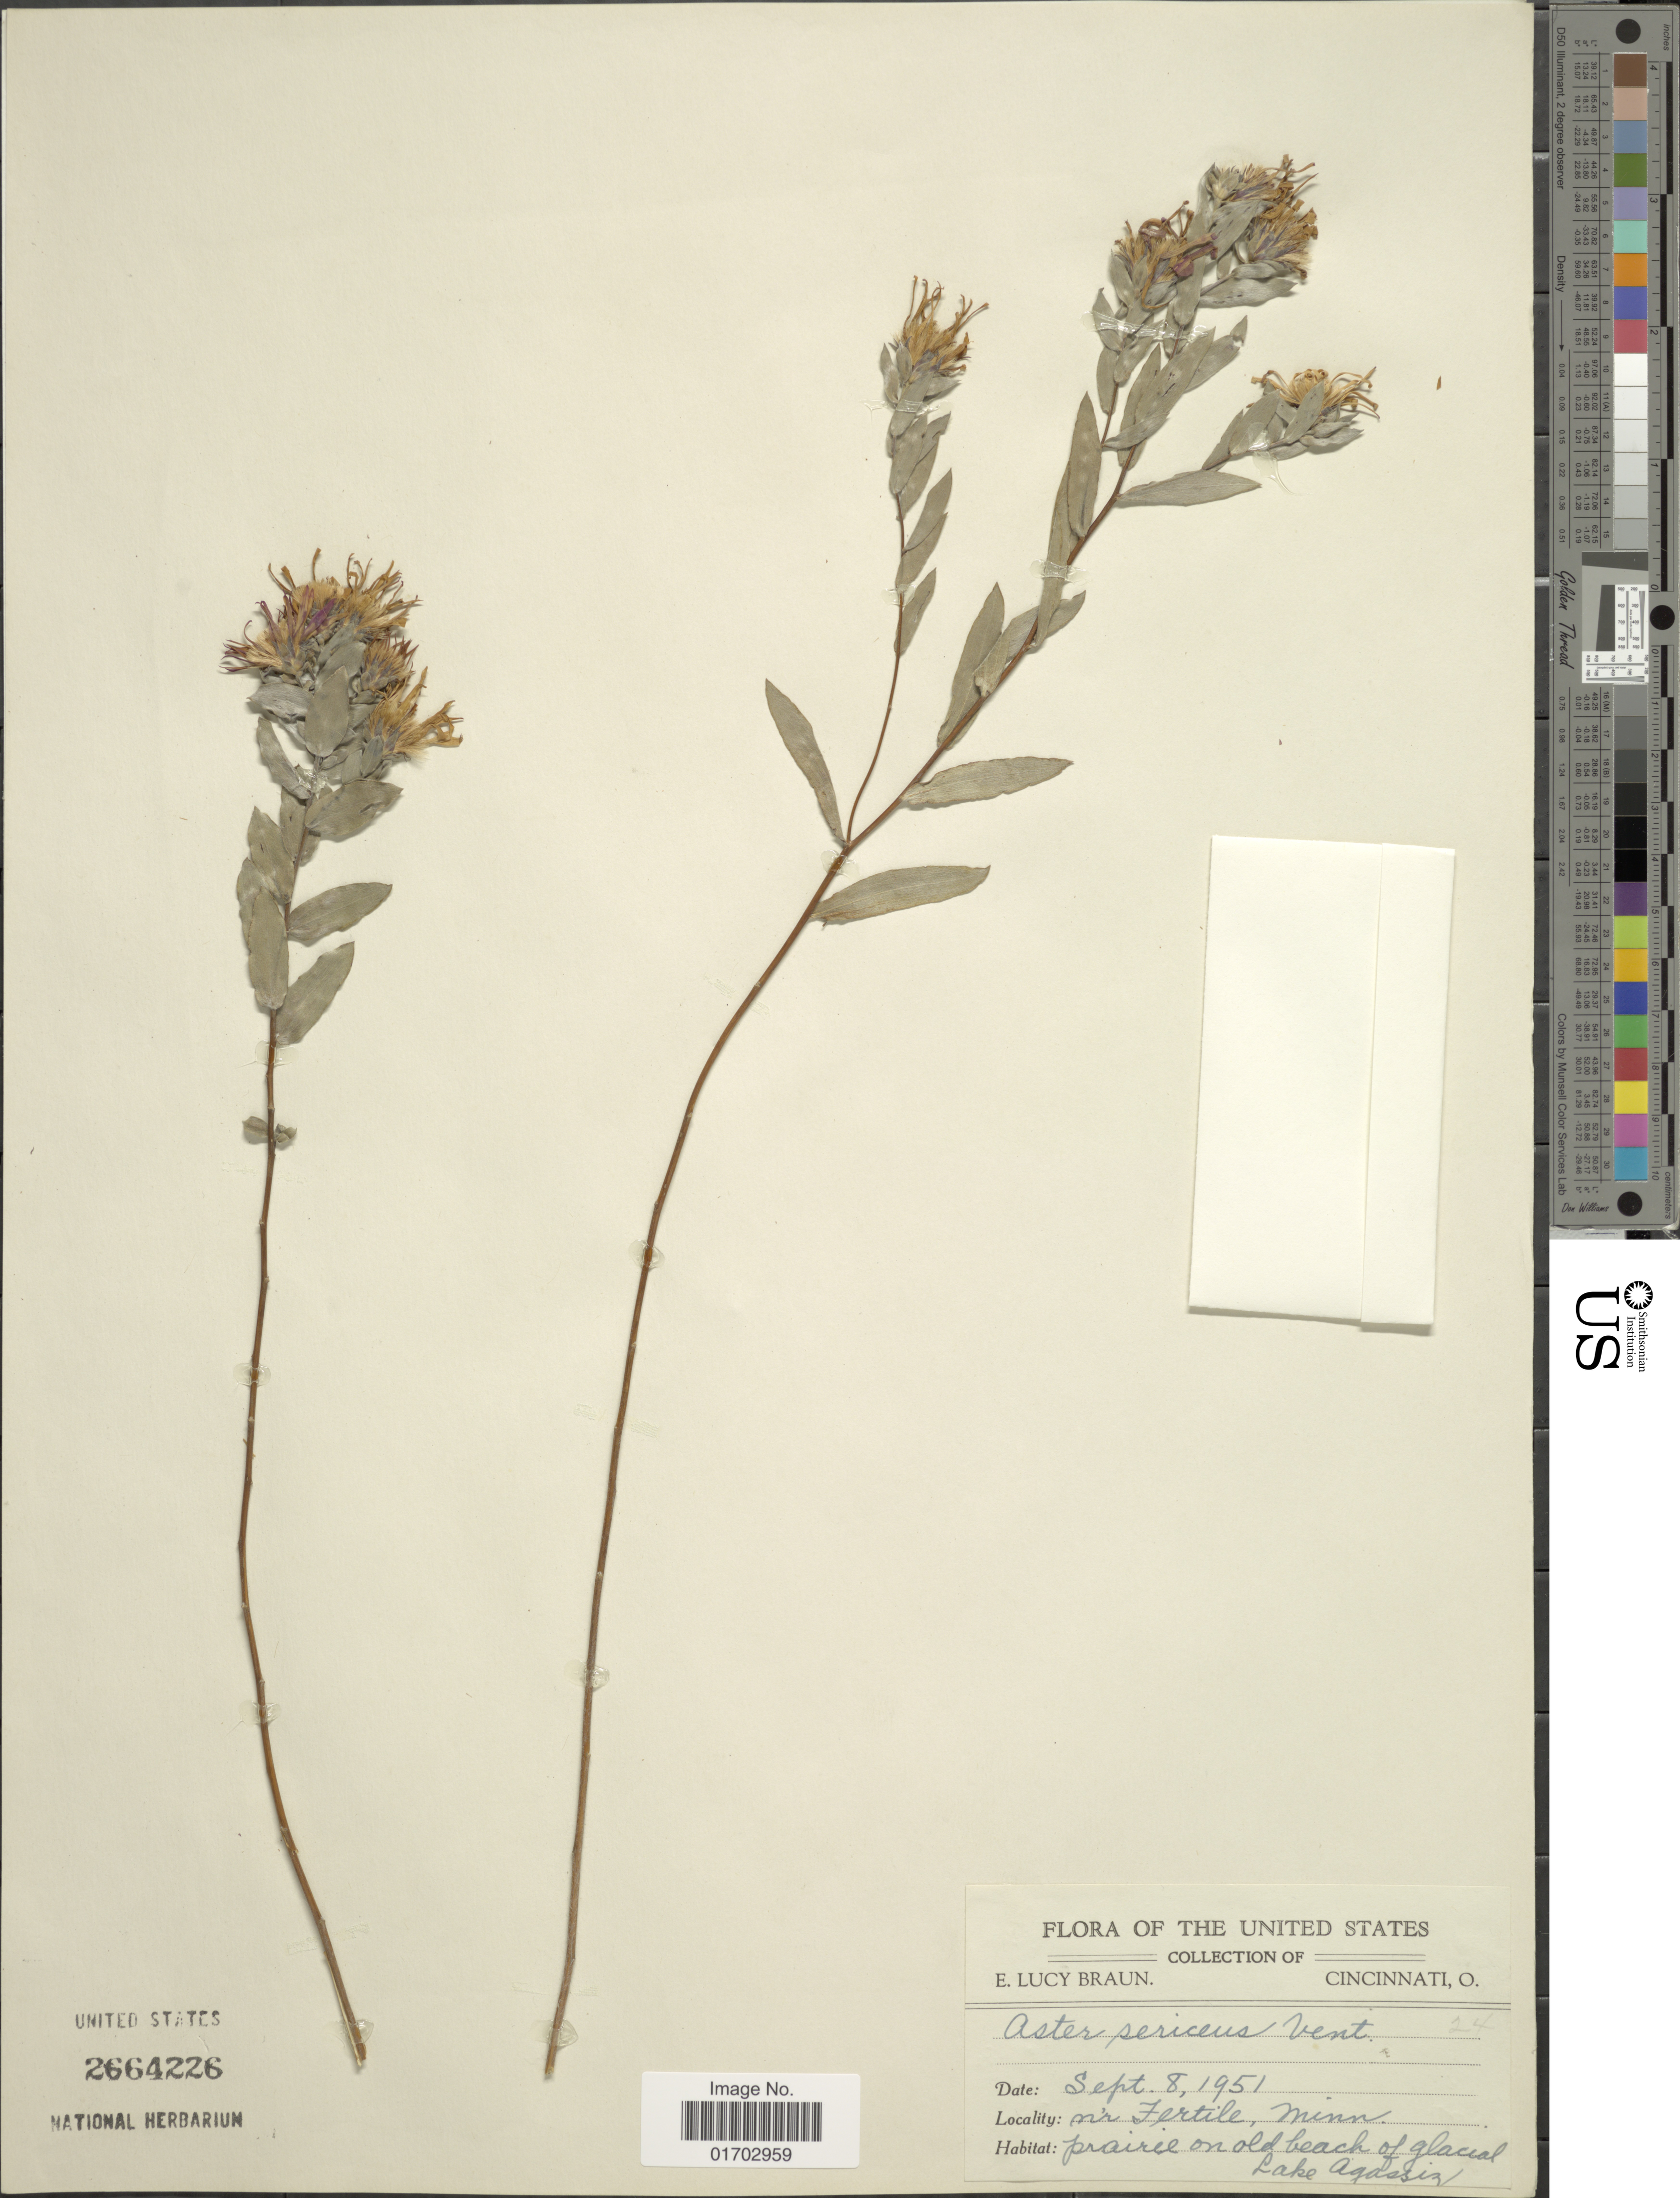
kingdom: Plantae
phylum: Tracheophyta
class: Magnoliopsida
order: Asterales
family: Asteraceae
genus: Symphyotrichum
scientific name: Symphyotrichum sericeum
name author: (Vent.) G.L. Nesom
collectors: E. L. Braun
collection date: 1951-09-08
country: United States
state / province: Minnesota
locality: Nr Fertile.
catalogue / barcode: US 2664226